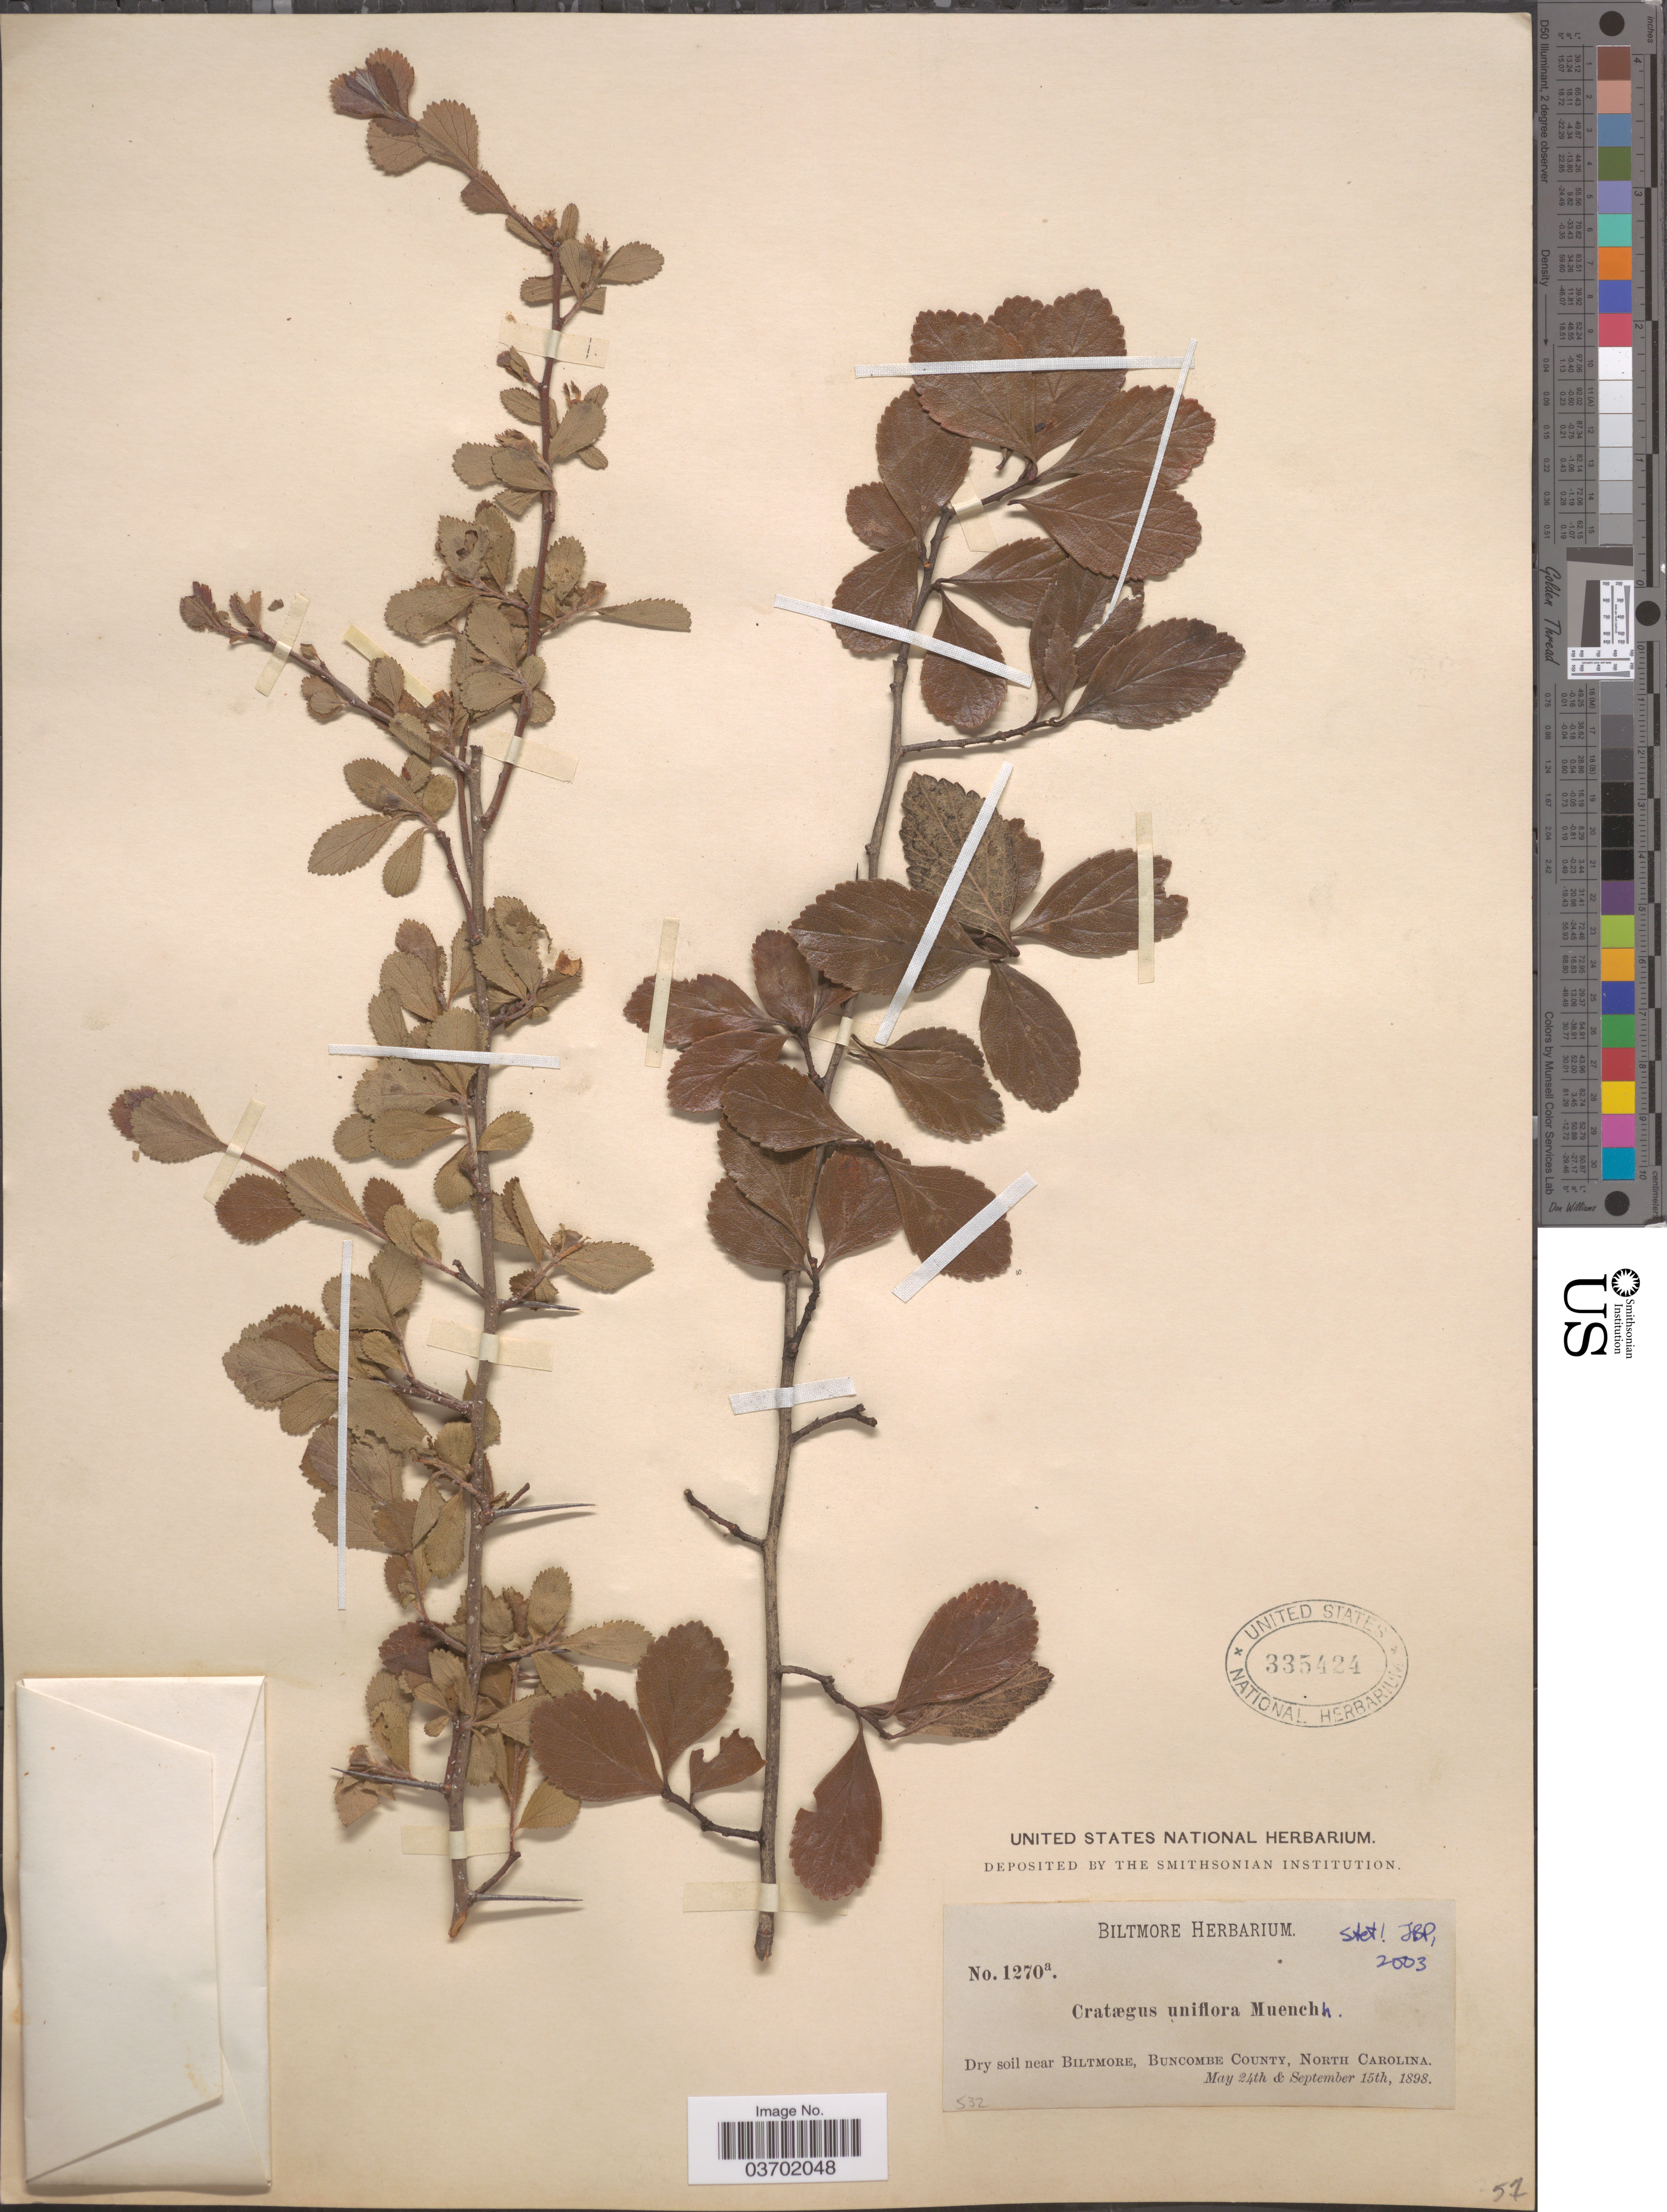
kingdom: Plantae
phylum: Tracheophyta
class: Magnoliopsida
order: Rosales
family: Rosaceae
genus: Crataegus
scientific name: Crataegus uniflora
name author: Münchh.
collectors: ex herb. Biltmore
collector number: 1270a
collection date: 1898-05-24/1898-09-15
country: United States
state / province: North Carolina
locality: Near Biltmore, Buncombe County.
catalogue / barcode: US 335424